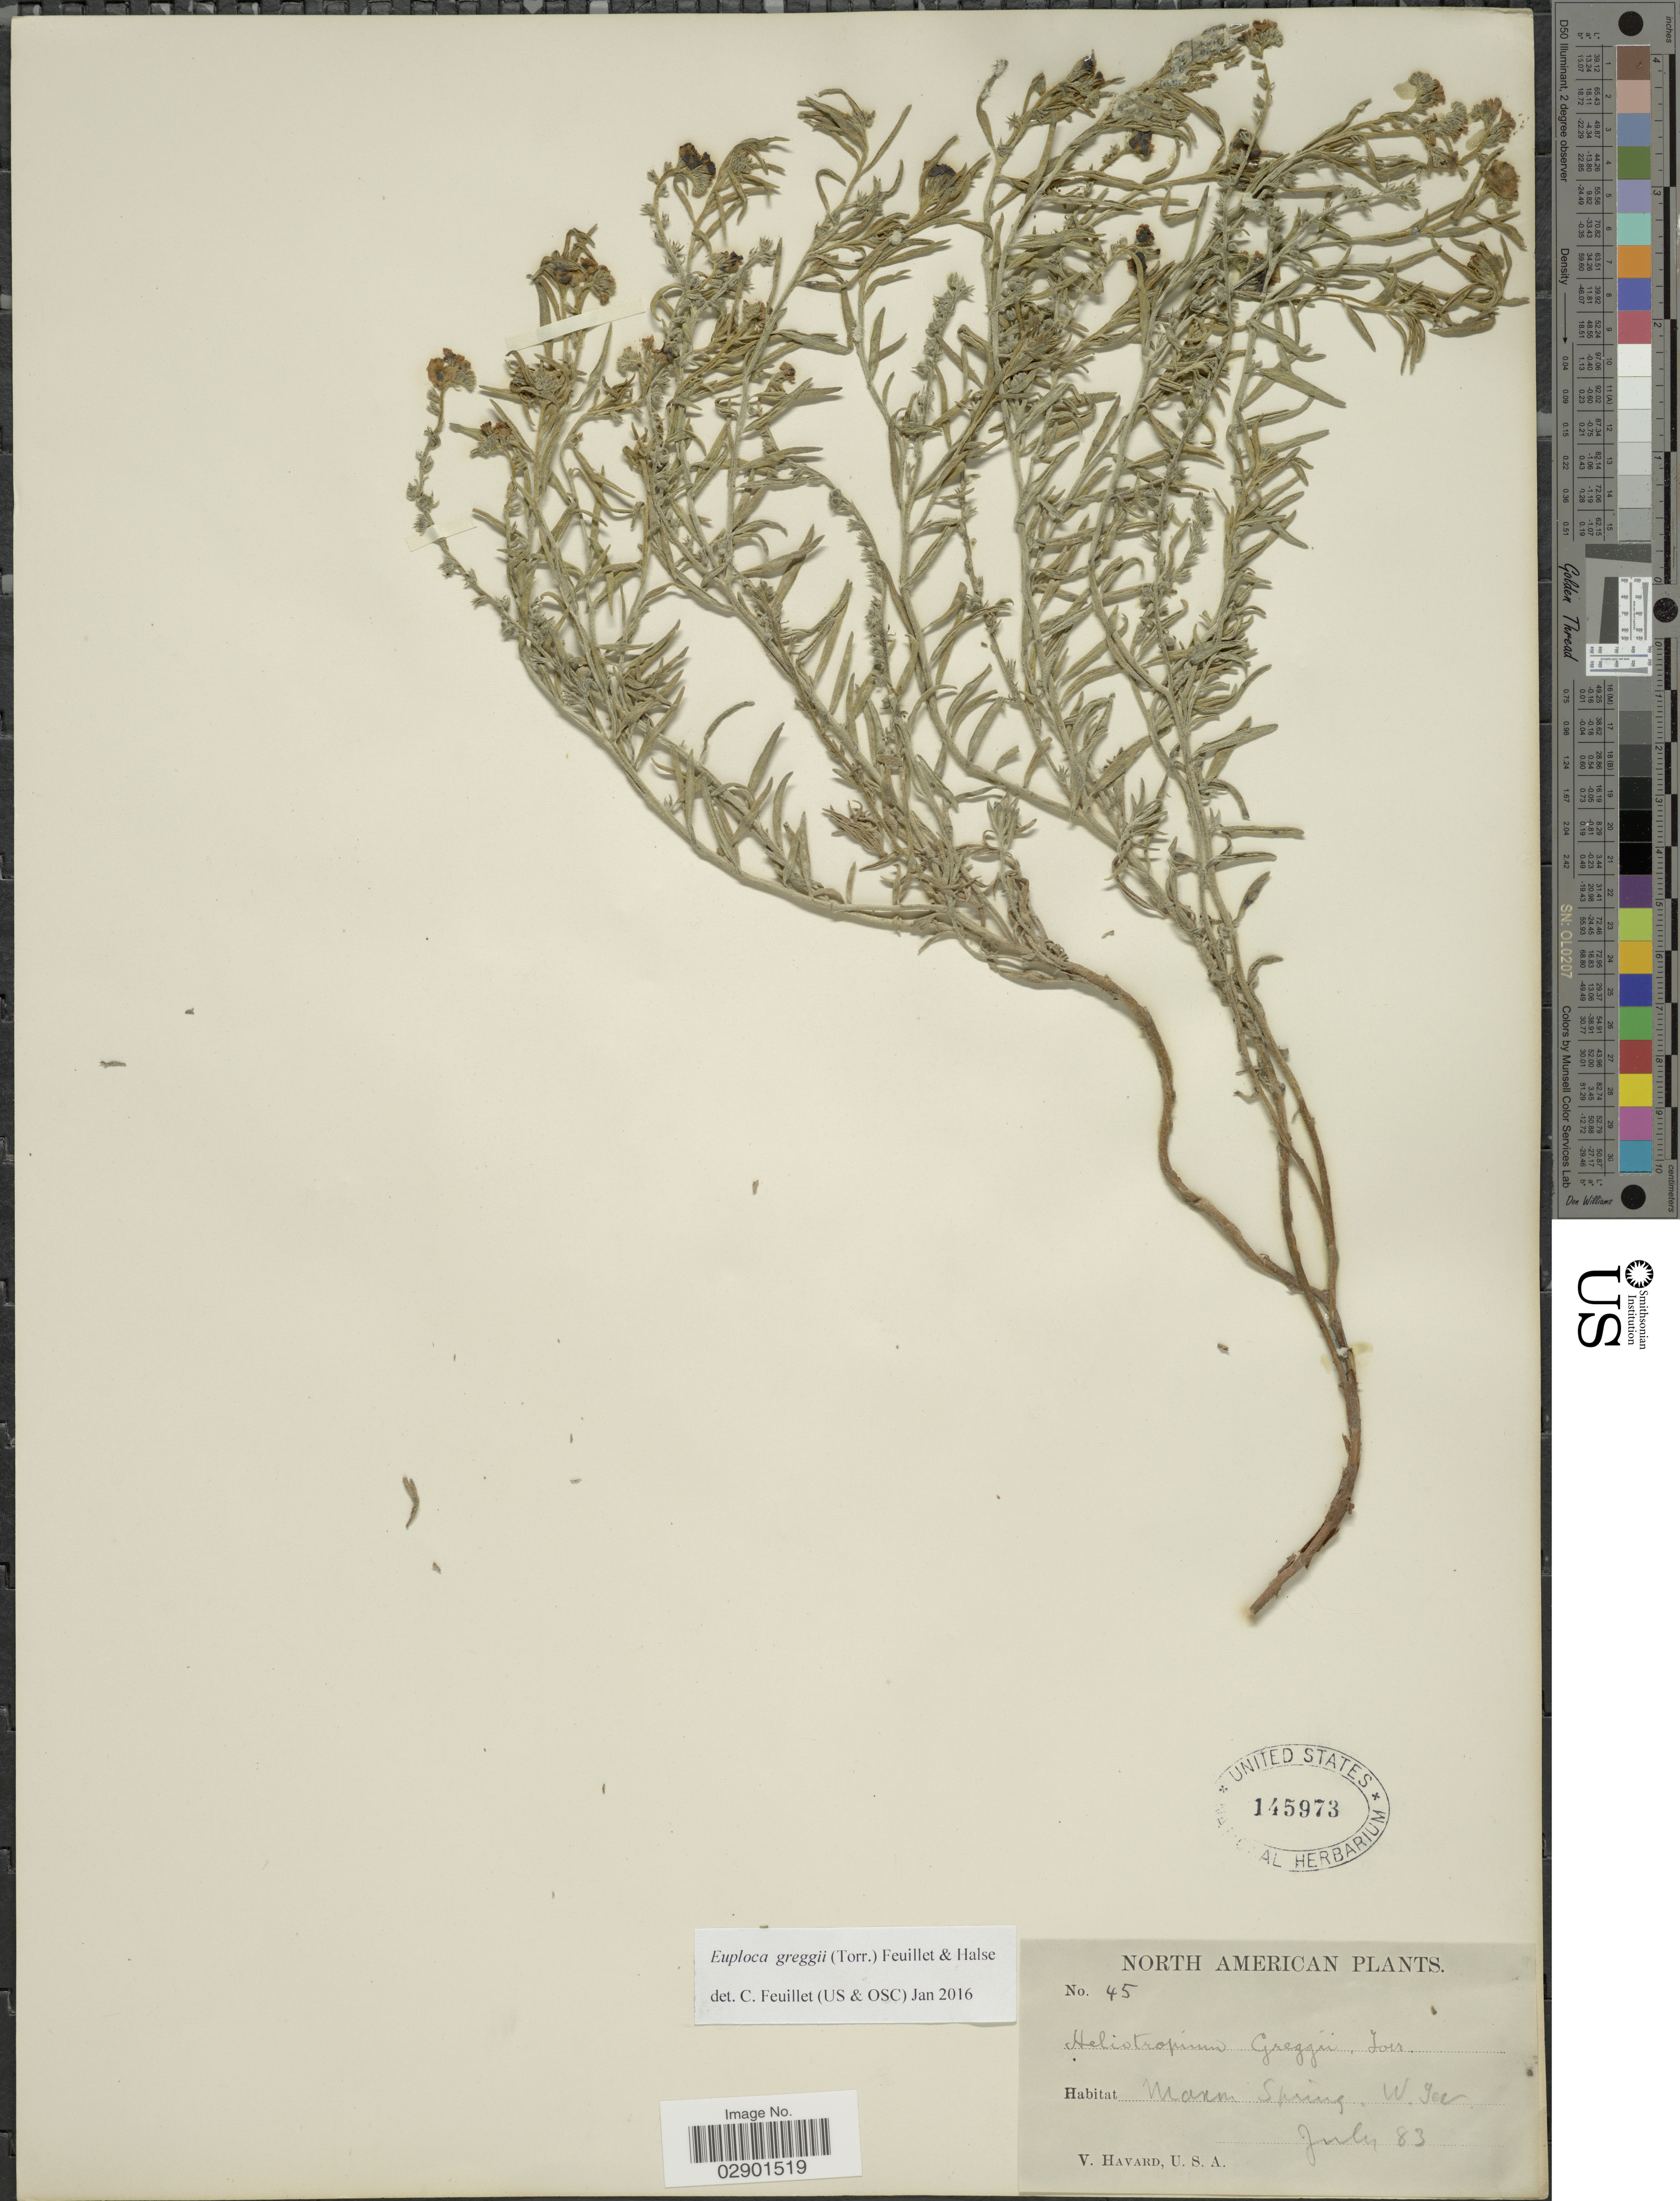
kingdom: Plantae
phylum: Tracheophyta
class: Magnoliopsida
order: Boraginales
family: Heliotropiaceae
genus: Euploca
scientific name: Euploca greggii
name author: (Torr.) Feuillet & Halse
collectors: V. Havard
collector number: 45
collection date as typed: Transcribed d/m/y: /7/83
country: United States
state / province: Texas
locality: Maxm [Maxim] Spring, W Tex.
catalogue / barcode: US 145973